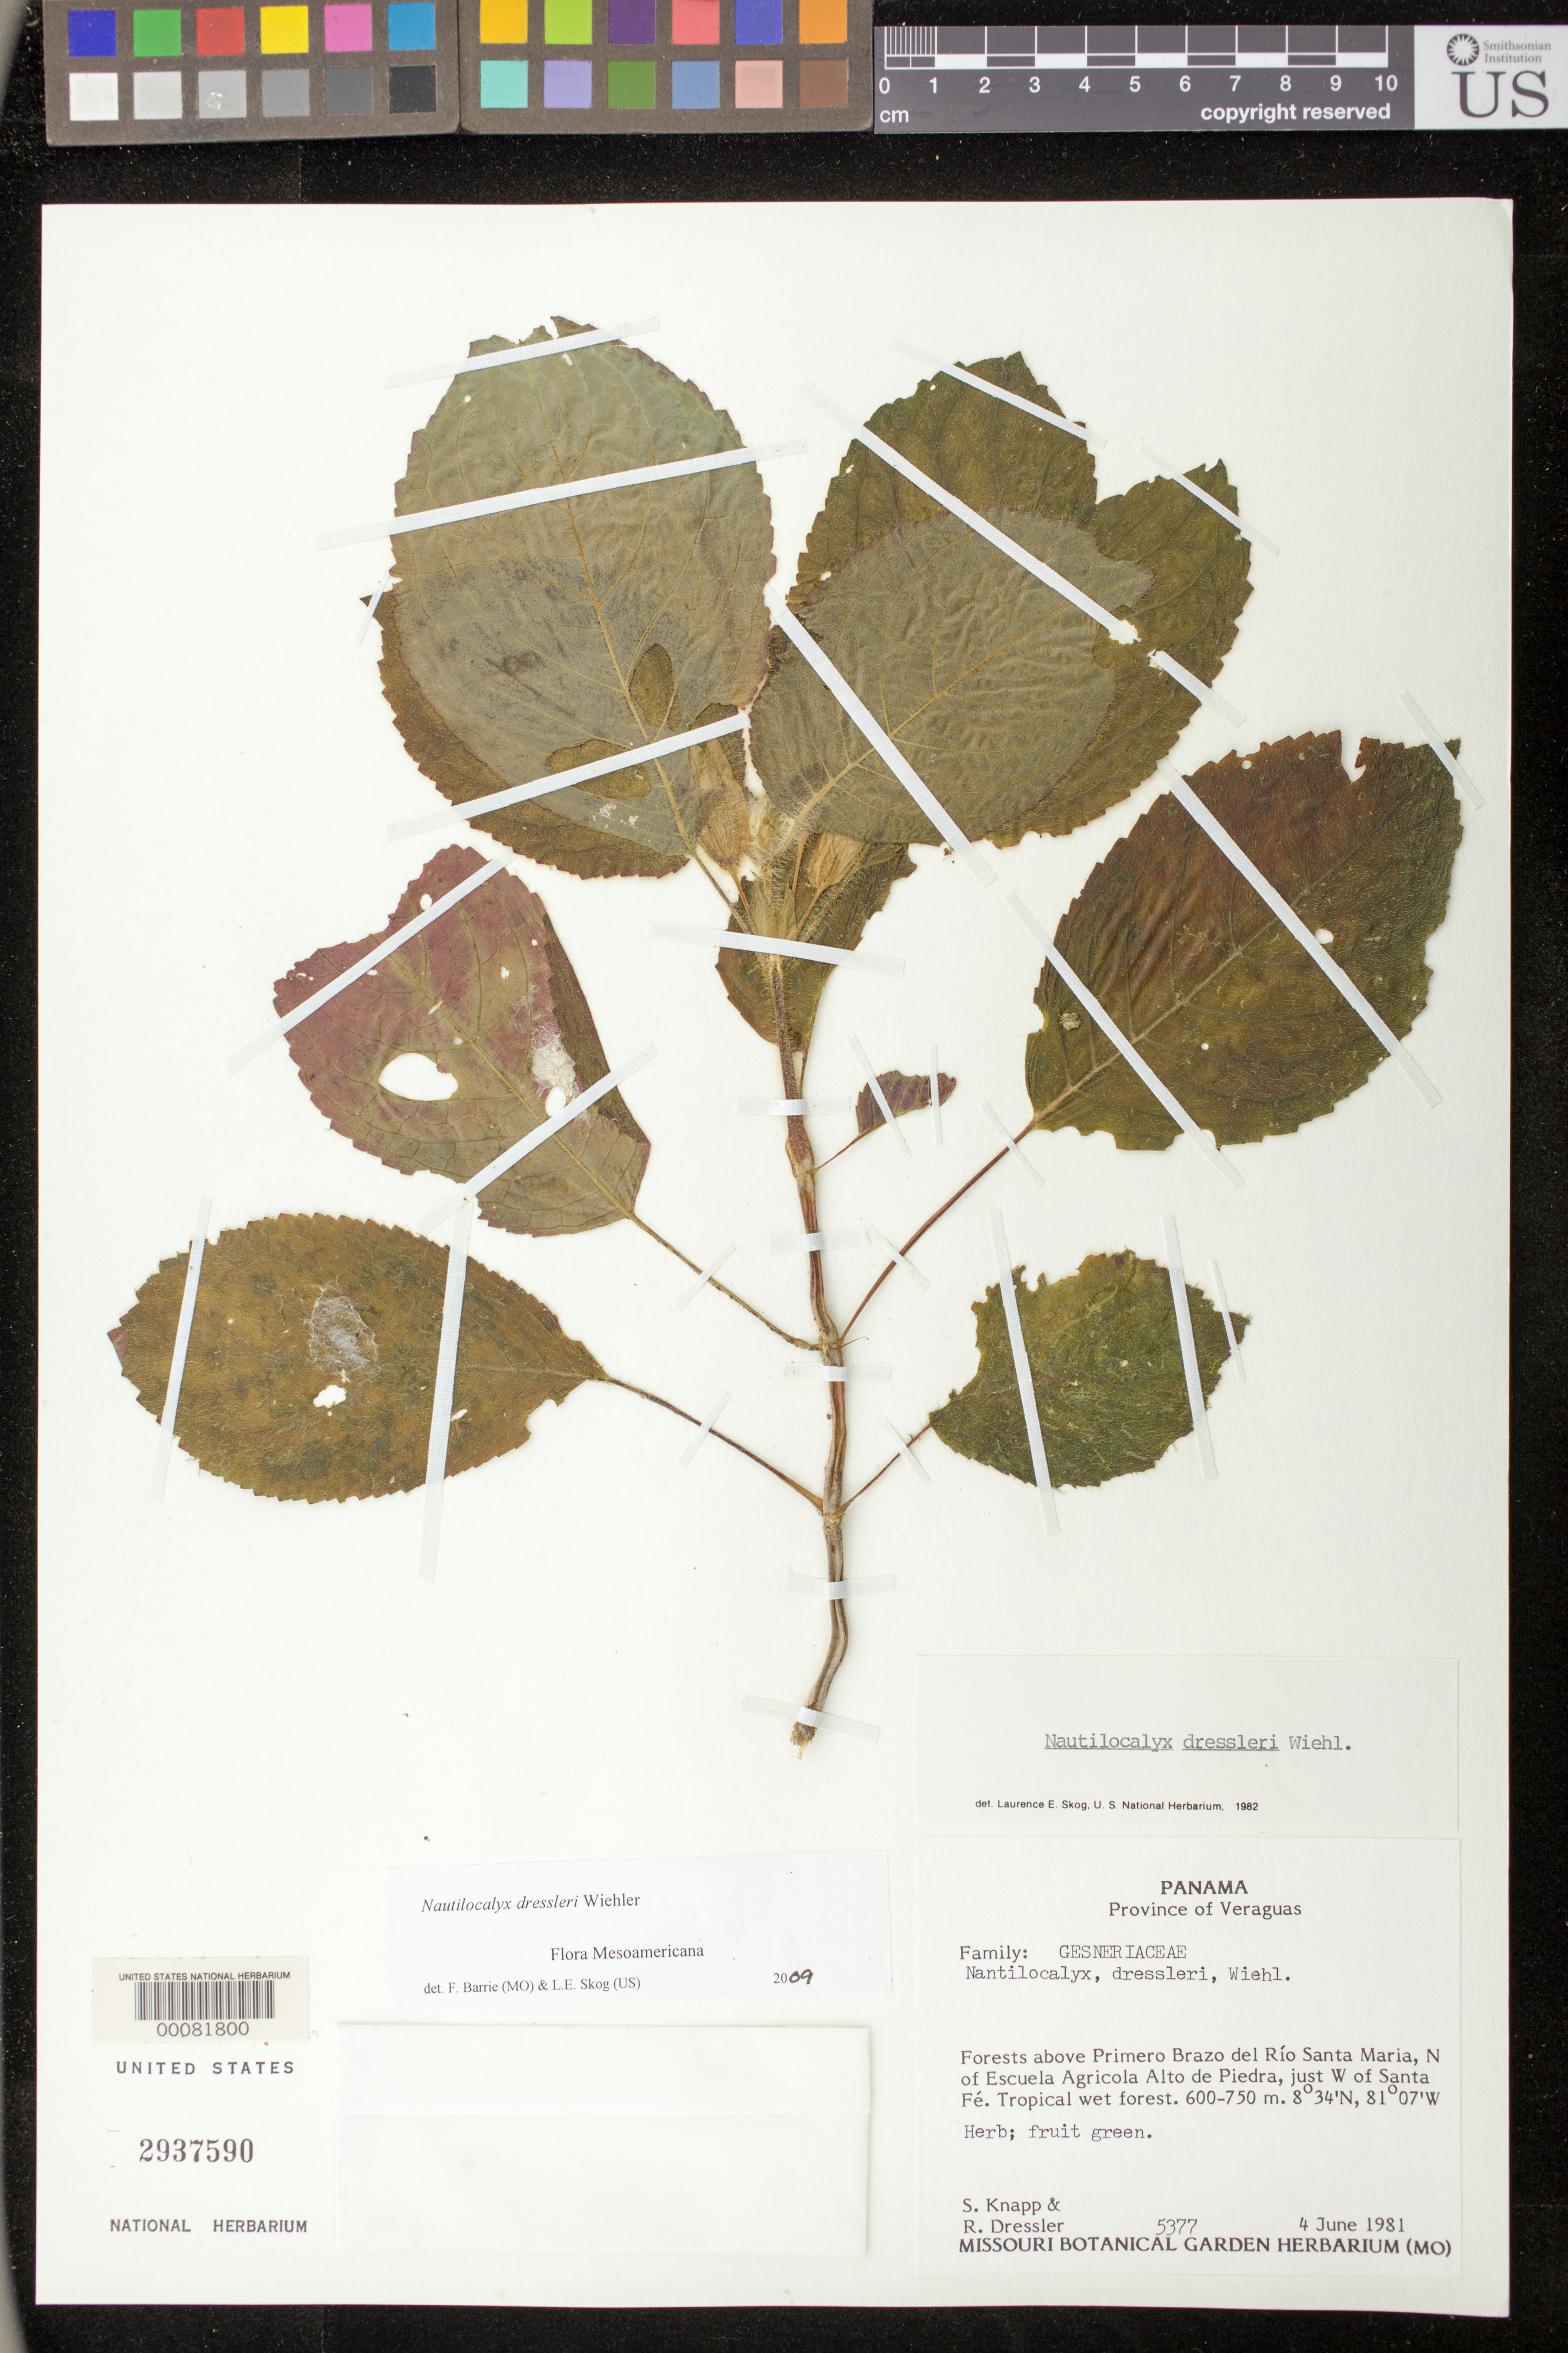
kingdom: Plantae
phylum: Tracheophyta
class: Magnoliopsida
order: Lamiales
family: Gesneriaceae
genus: Nautilocalyx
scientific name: Nautilocalyx dressleri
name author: Wiehler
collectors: S. Knapp & R. Dressler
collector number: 5377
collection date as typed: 04 Jun 1981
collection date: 1981-06-04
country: Panama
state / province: Veraguas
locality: Forests above Primero Brazo del Rio Santa Maria, N of Escuela Agricola Alto de Piedra, just W of Santa Fe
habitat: Tropical wet forest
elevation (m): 600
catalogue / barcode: US 2937590